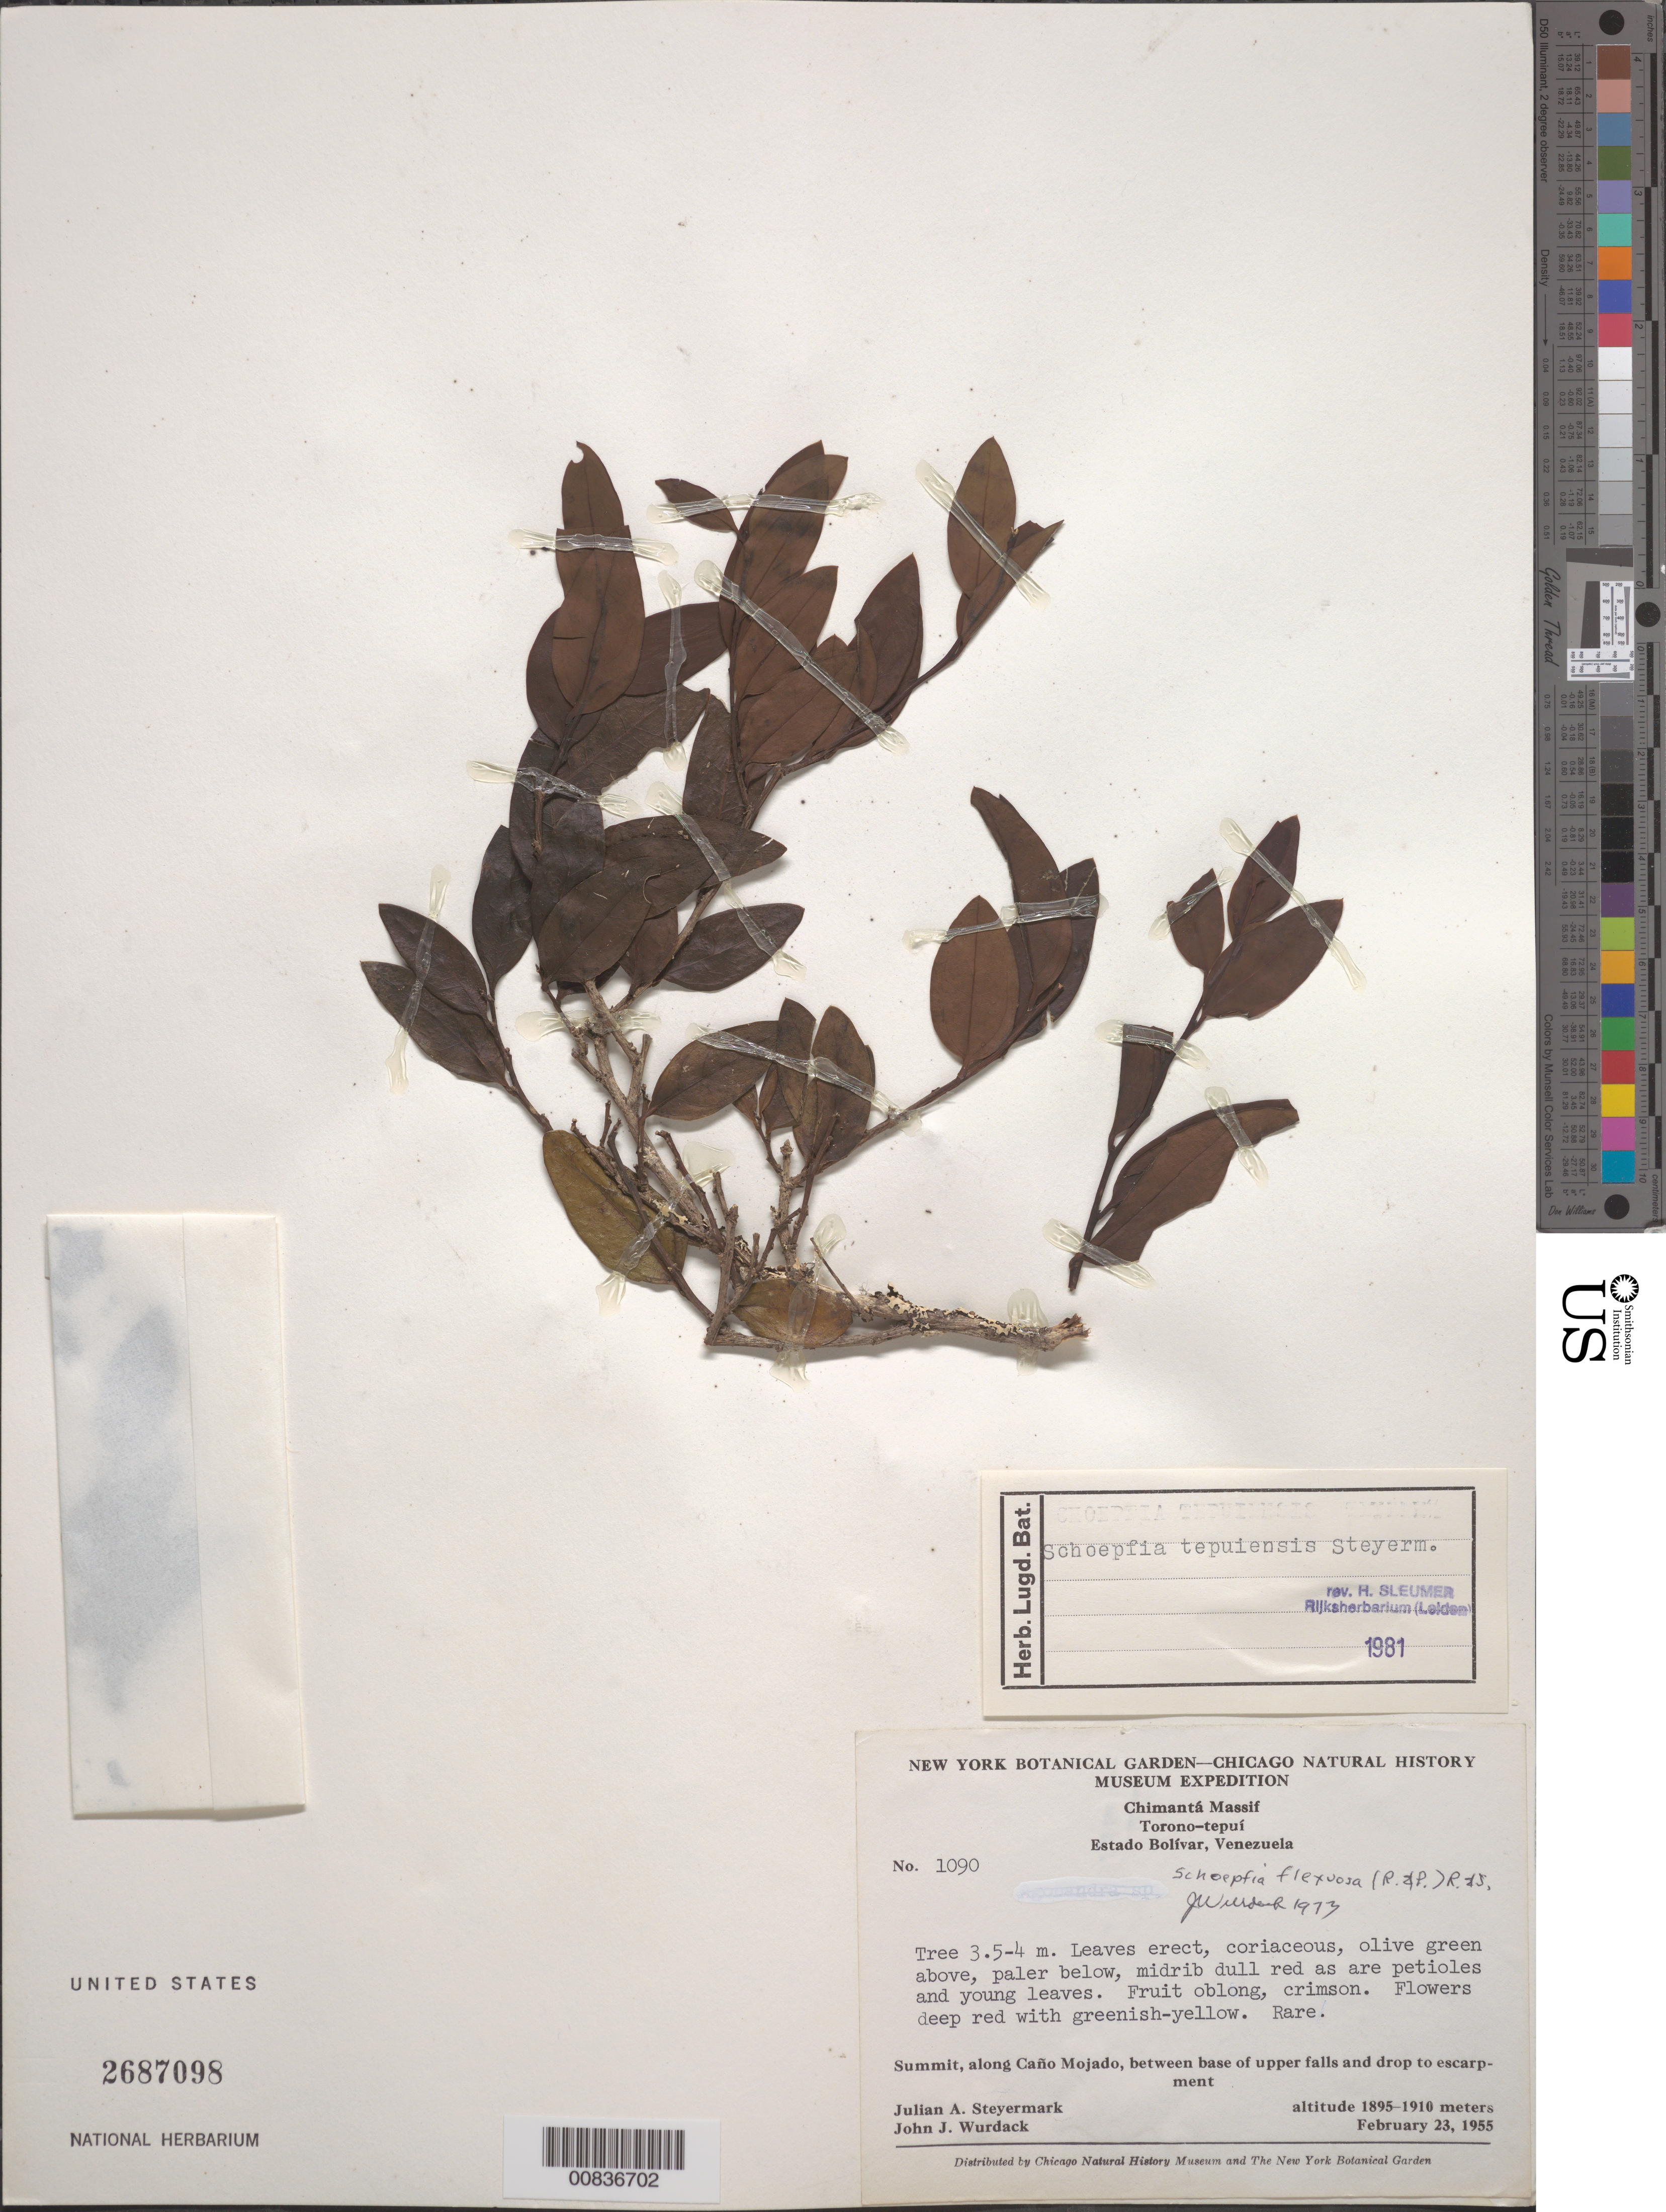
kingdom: Plantae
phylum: Tracheophyta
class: Magnoliopsida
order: Santalales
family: Schoepfiaceae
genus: Schoepfia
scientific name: Schoepfia tepuiensis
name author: Steyerm.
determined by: Sleumer, H. O.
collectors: J. Steyermark & J. J. Wurdack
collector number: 55 1090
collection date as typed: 23-Feb-55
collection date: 1955-02-23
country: Venezuela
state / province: Bolívar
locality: Chimantá Massif, Caño Mojado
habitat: Summit, betw. falls and escarpment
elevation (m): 1895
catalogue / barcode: US 2687098